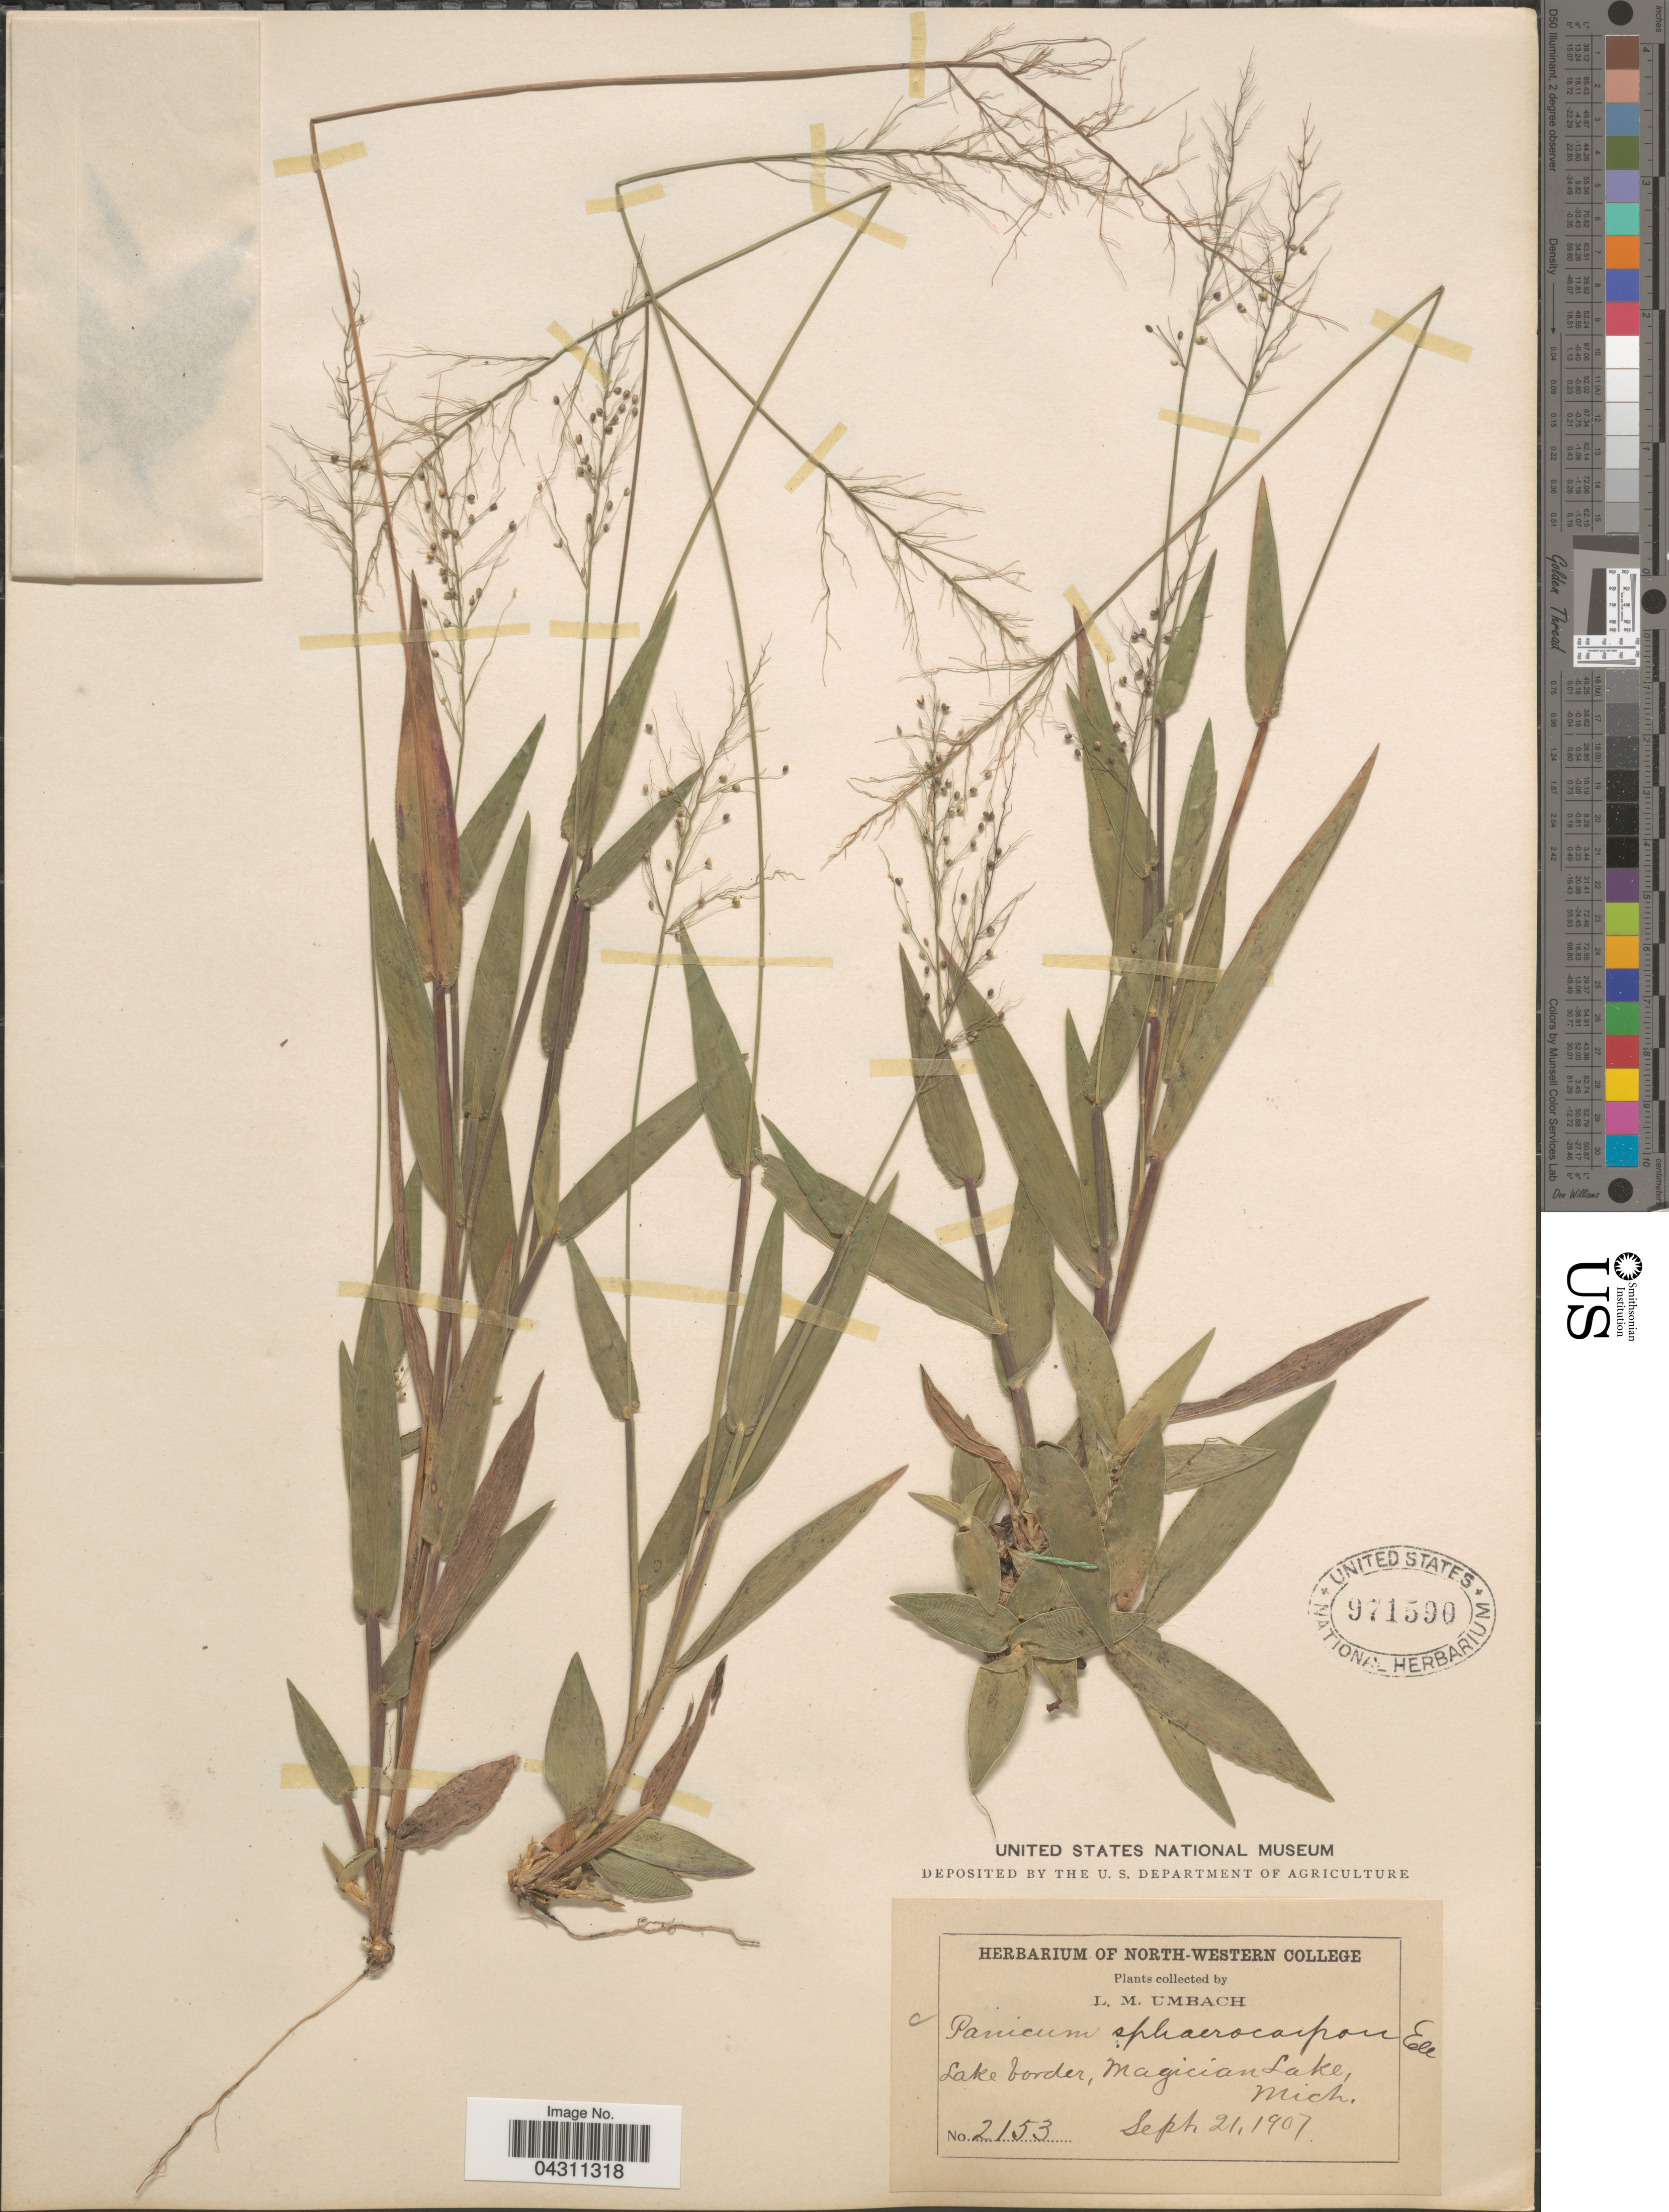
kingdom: Plantae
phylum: Tracheophyta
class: Liliopsida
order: Poales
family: Poaceae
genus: Dichanthelium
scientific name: Dichanthelium sphaerocarpon var. sphaerocarpon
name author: (Elliott) Gould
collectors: L. M. Umbach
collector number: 2153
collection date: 1907-09-21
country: United States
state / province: Michigan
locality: Lake border, Magician Lake.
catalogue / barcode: US 971590